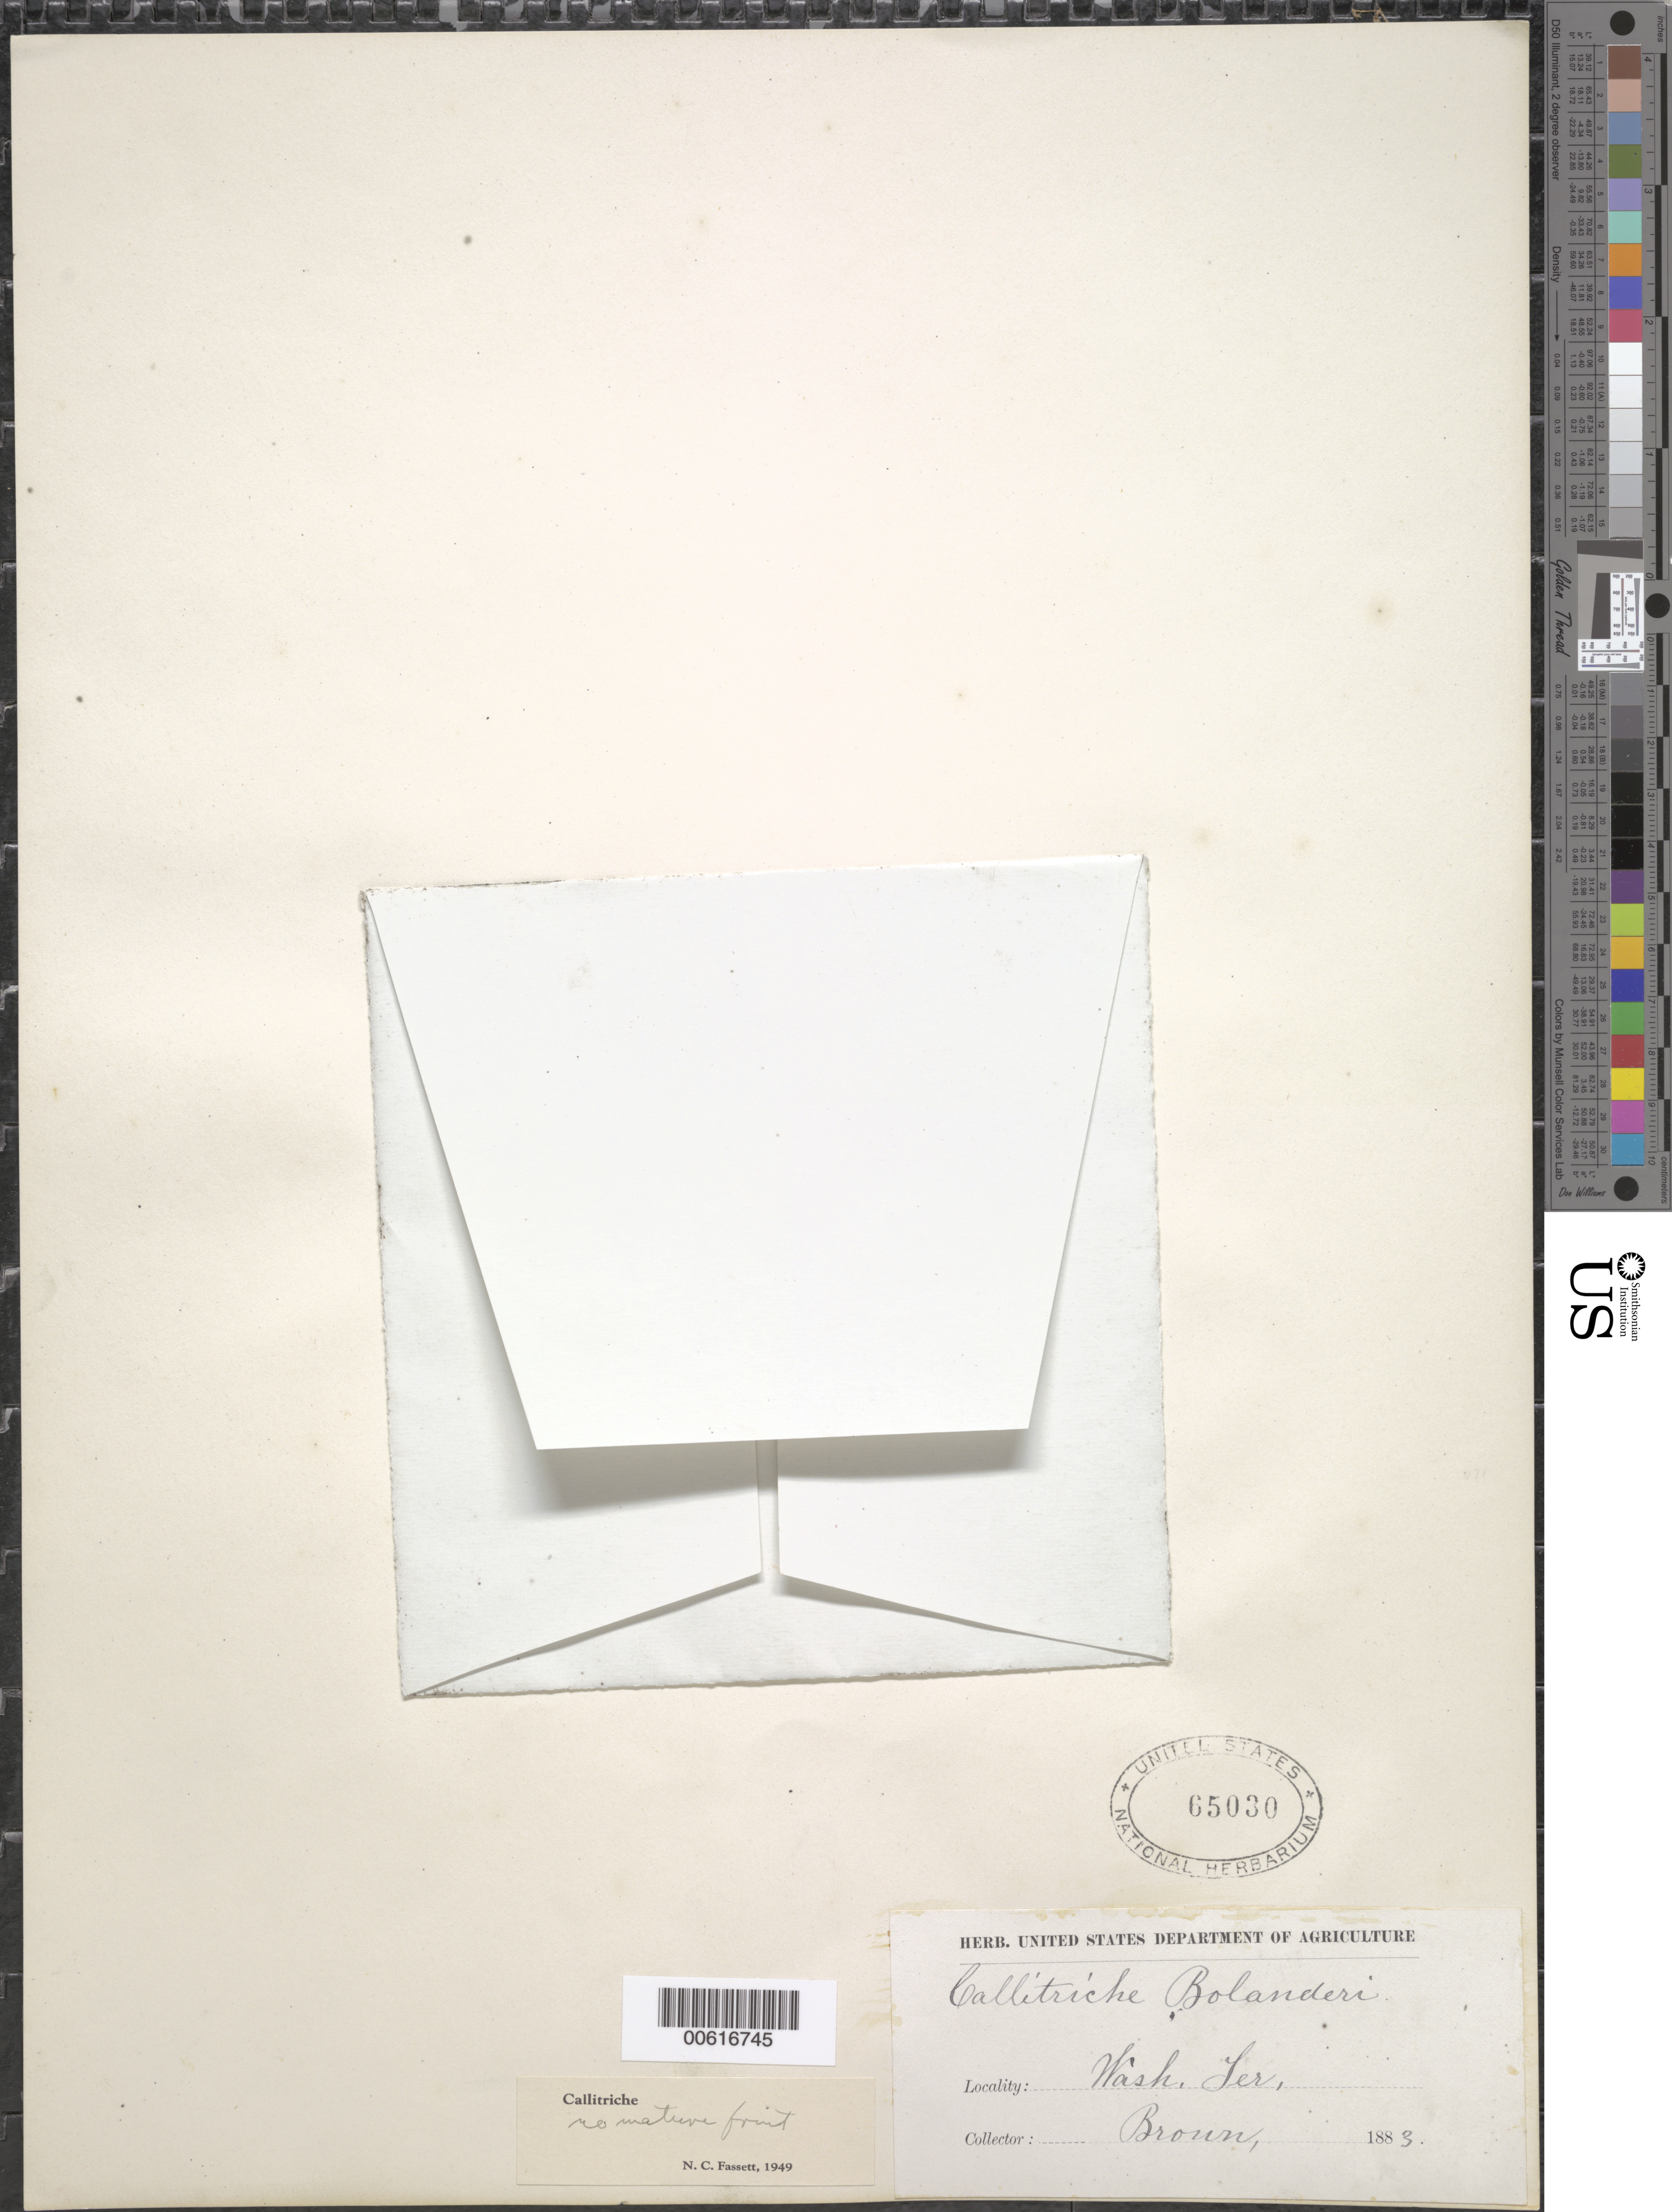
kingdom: Plantae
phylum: Tracheophyta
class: Magnoliopsida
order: Lamiales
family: Plantaginaceae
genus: Callitriche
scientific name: Callitriche heterophylla var. bolanderi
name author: (Hegelm.) Fassett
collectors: -- Brown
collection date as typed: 1883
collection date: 1883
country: United States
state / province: Washington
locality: Washington Territory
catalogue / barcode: US 65030